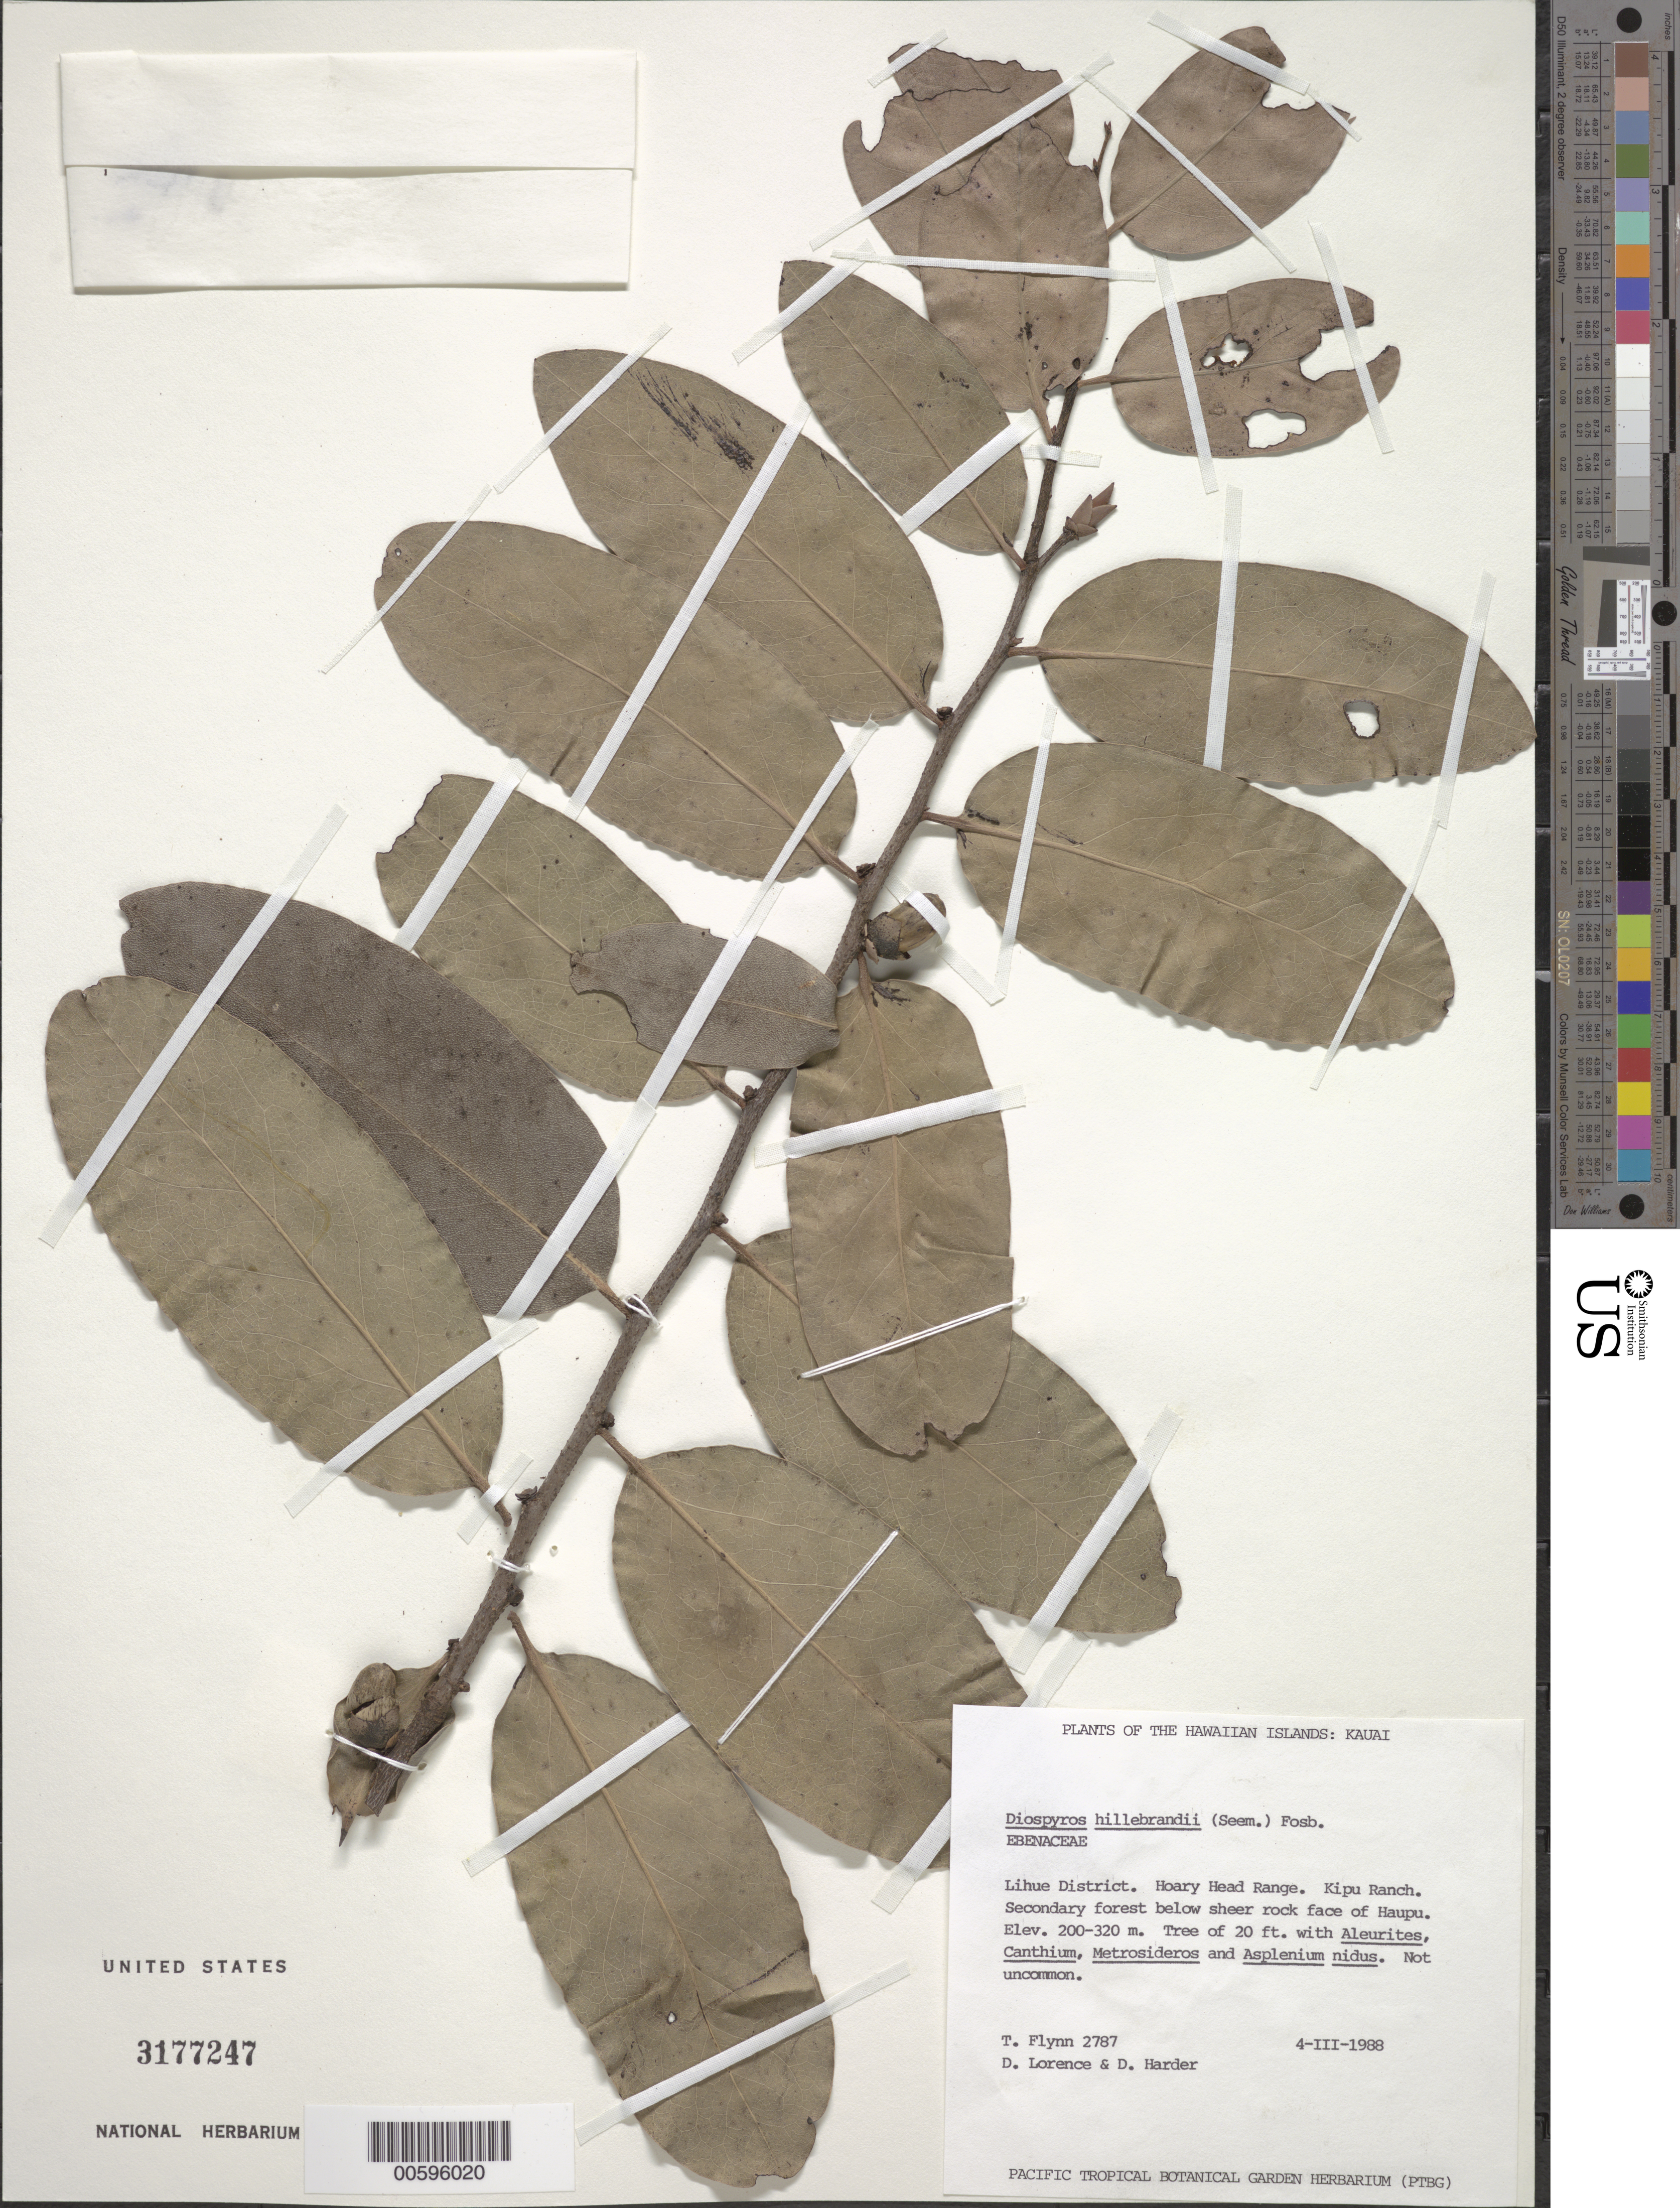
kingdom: Plantae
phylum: Tracheophyta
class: Magnoliopsida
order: Ericales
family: Ebenaceae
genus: Diospyros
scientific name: Diospyros hillebrandii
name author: (Seem.) Fosberg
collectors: T. W. Flynn, D. Lorence & D. Harder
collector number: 2787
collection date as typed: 4 Mar 1988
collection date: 1988-03-04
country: United States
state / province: Hawaii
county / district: Kauai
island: Kaua'i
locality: Lihue Dist. Hoary Head Range. Kipu Ranch. Below sheer rock face of Haupu.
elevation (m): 200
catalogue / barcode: US 3177247